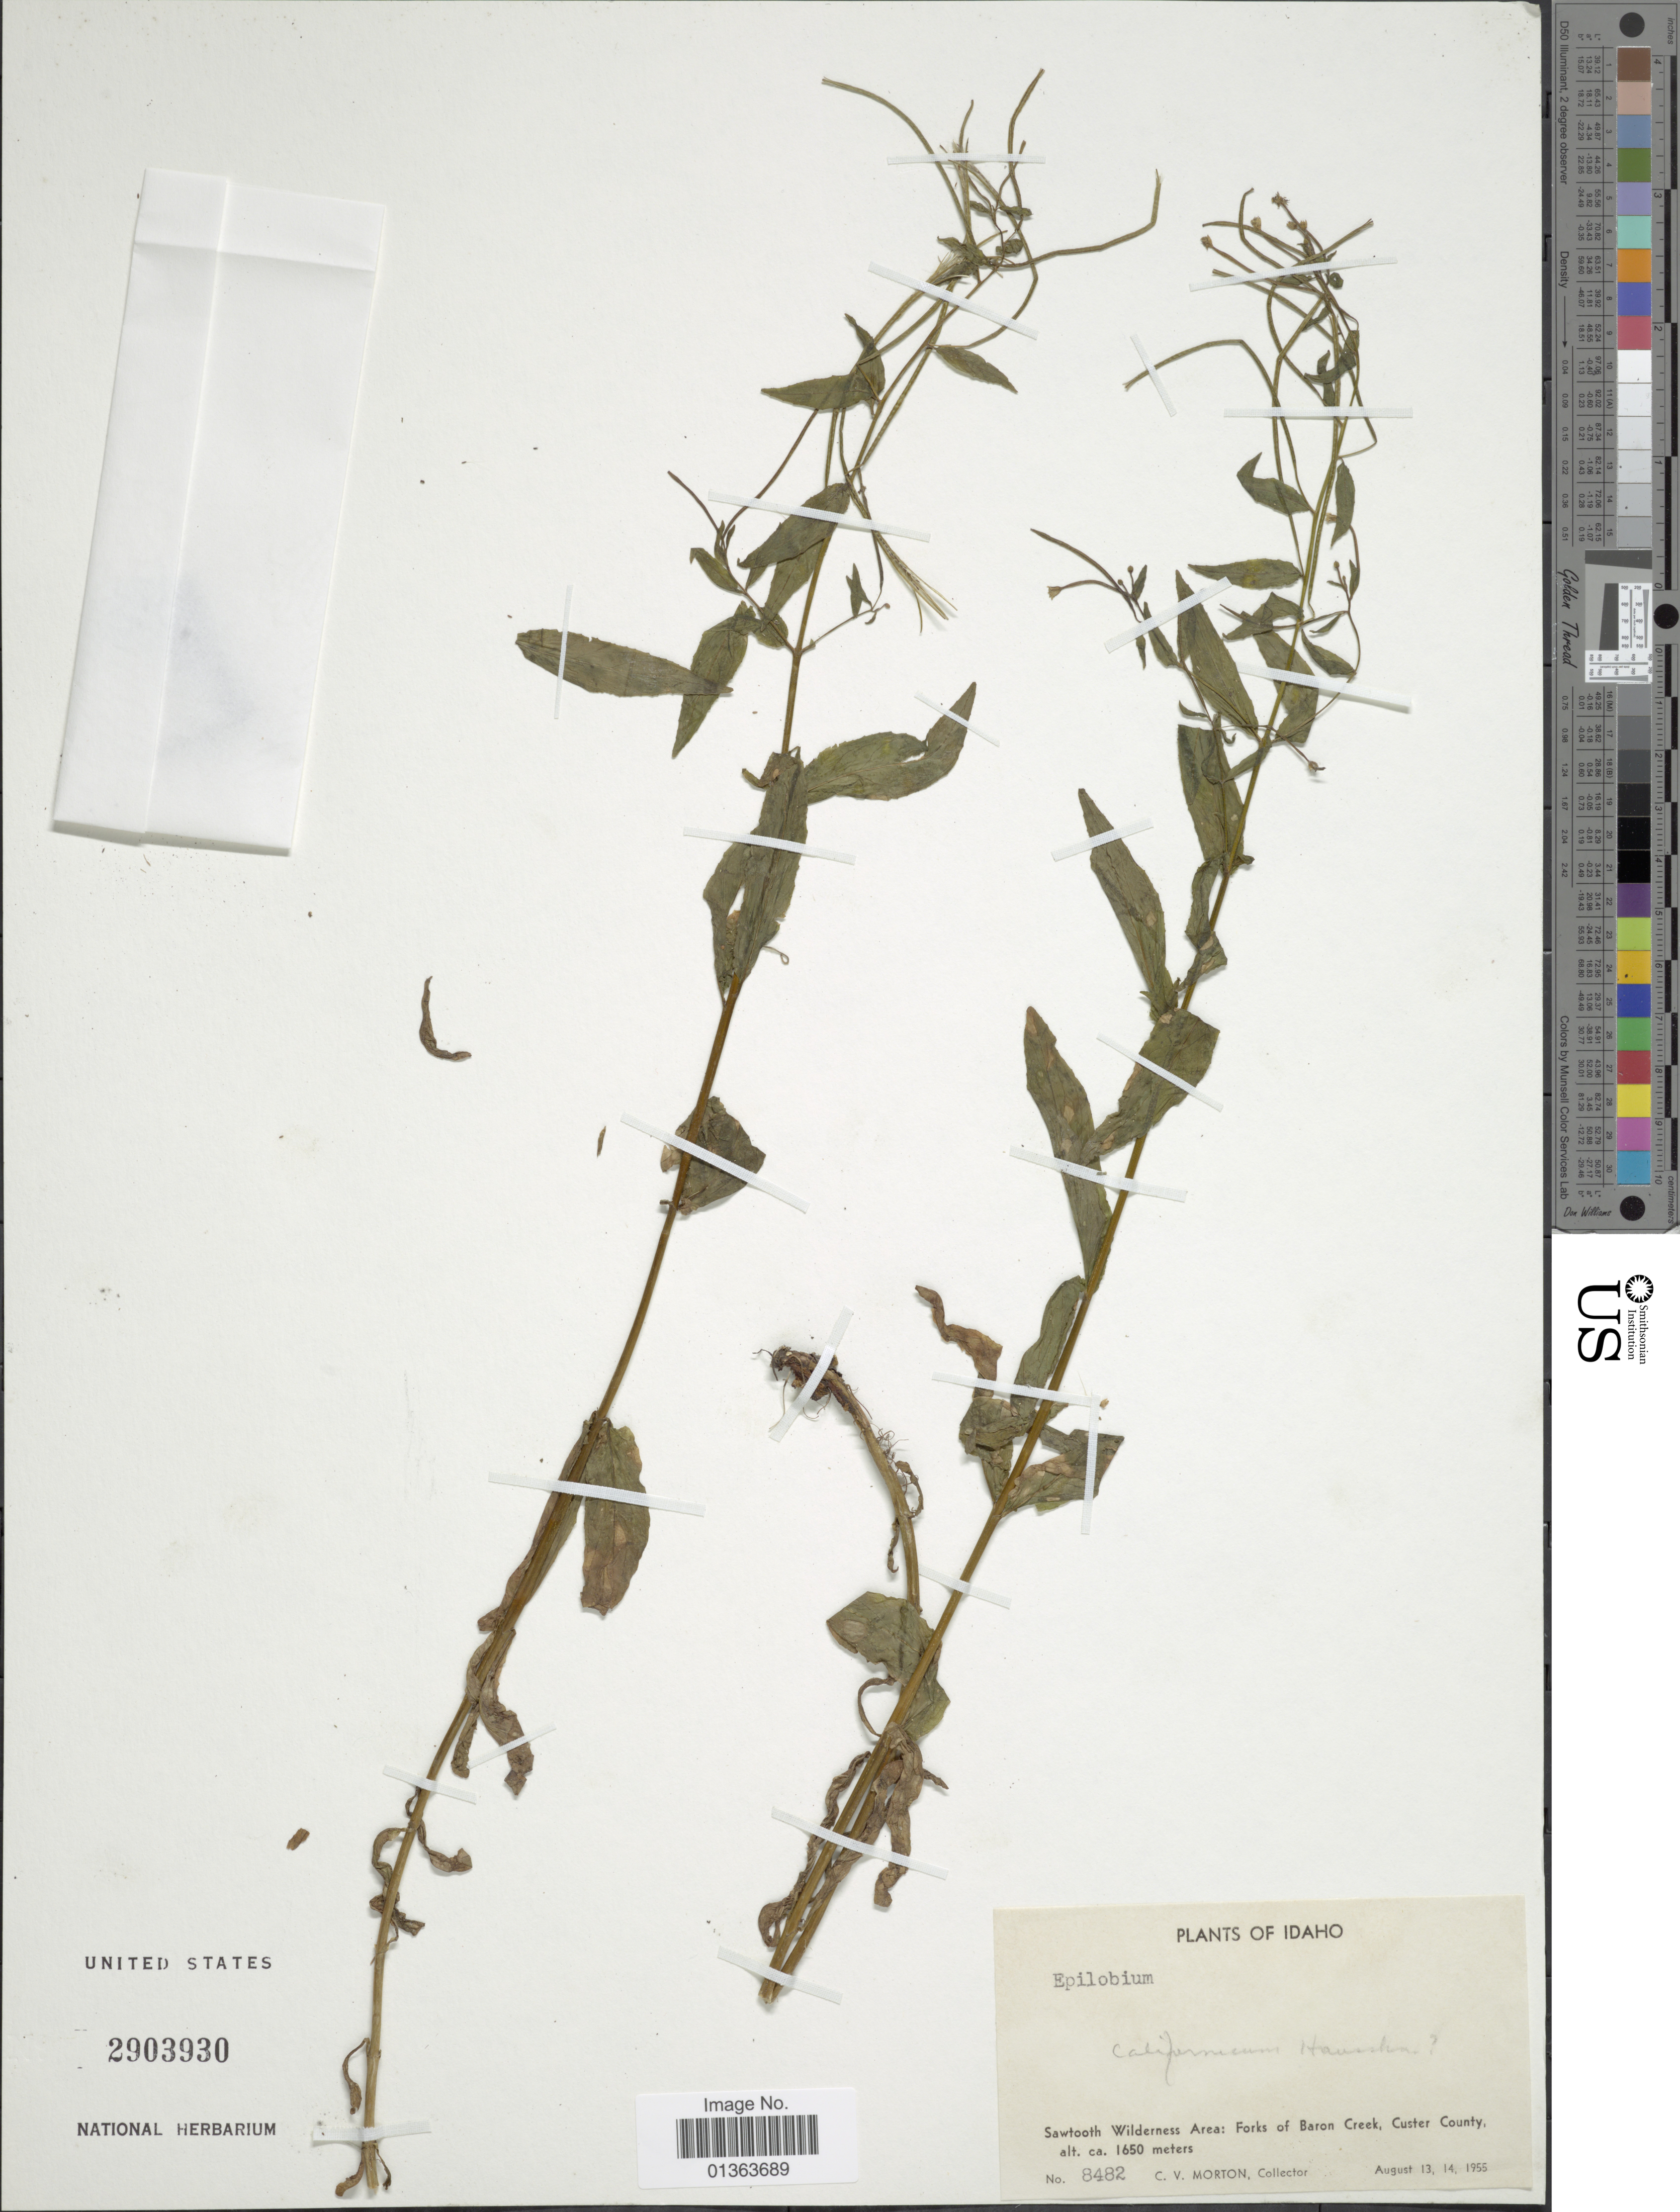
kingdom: Plantae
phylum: Tracheophyta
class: Magnoliopsida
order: Myrtales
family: Onagraceae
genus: Epilobium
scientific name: Epilobium ciliatum subsp. ciliatum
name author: Raf.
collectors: C. V. Morton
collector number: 8482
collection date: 1955-08-13/1955-08-14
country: United States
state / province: Idaho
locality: Sawtooth Wilderness Area: Forks of Baron Creek, Custer County.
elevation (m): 1650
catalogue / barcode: US 2903930